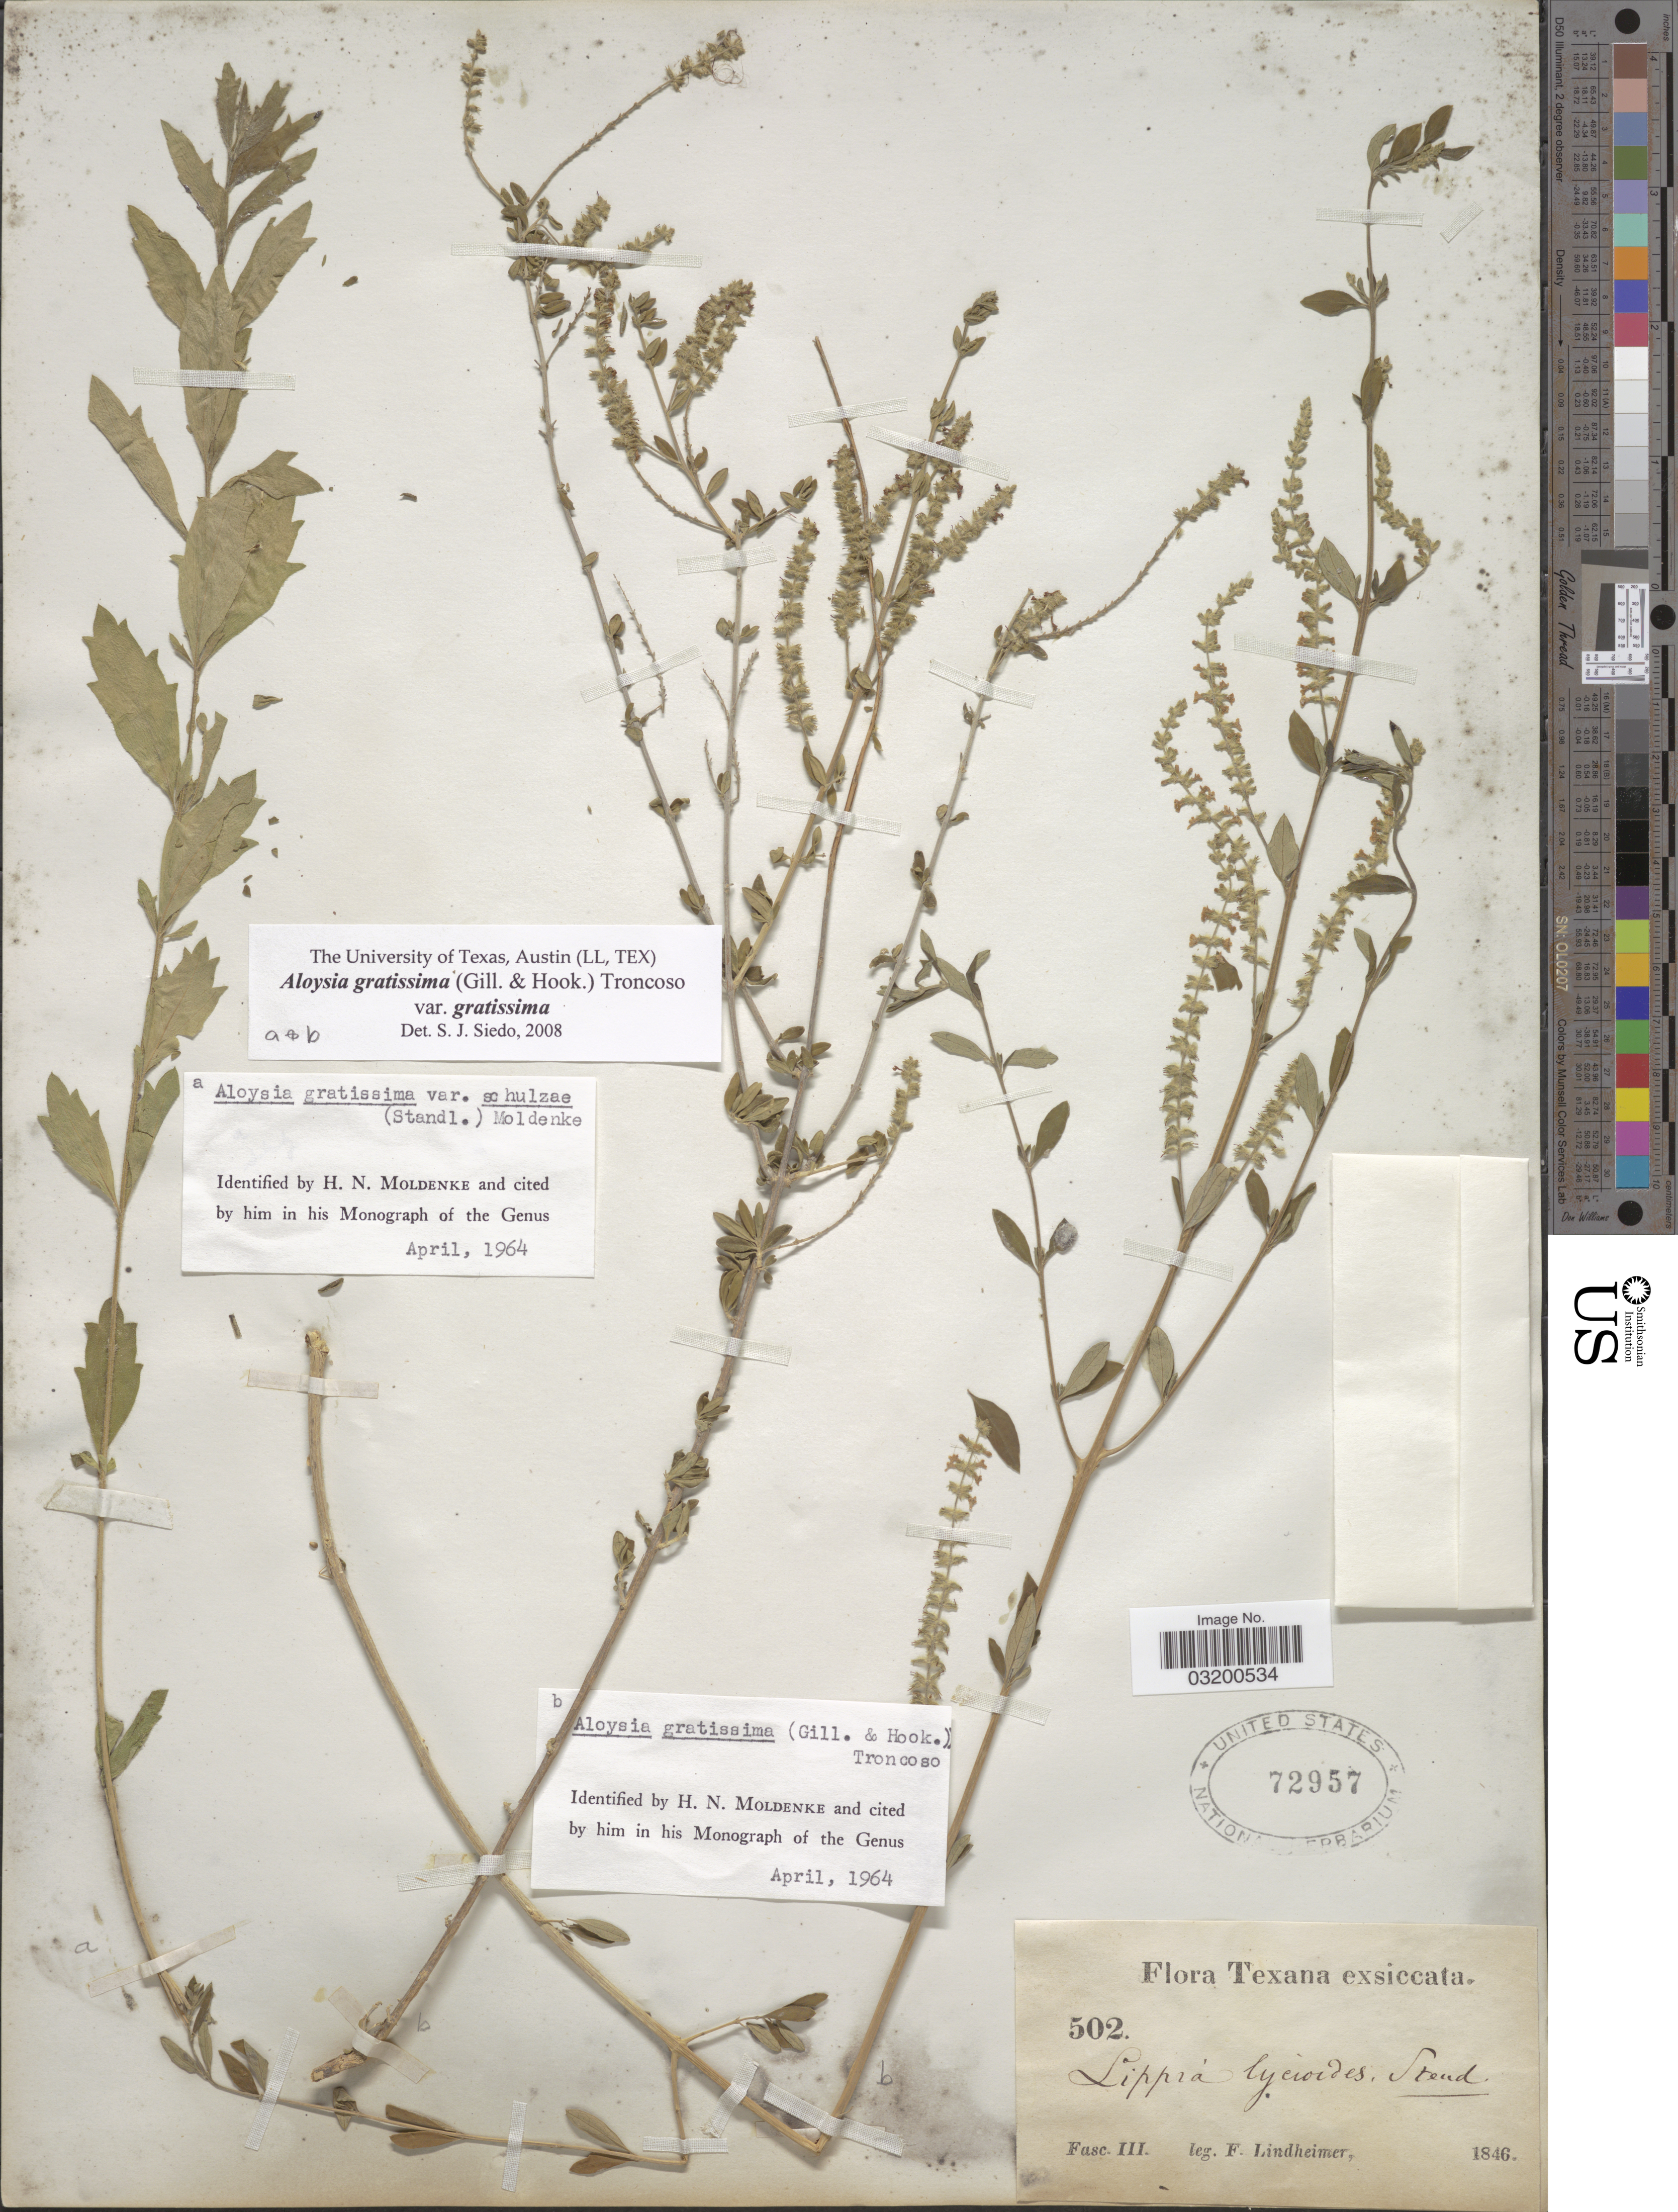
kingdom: Plantae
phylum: Tracheophyta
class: Magnoliopsida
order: Lamiales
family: Verbenaceae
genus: Aloysia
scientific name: Aloysia gratissima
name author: (Gillies & Hook.) Tronc.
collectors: F. Lindheimer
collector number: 502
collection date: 1846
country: United States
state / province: Texas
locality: Fasc. III. [unsure placement]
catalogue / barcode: US 72957